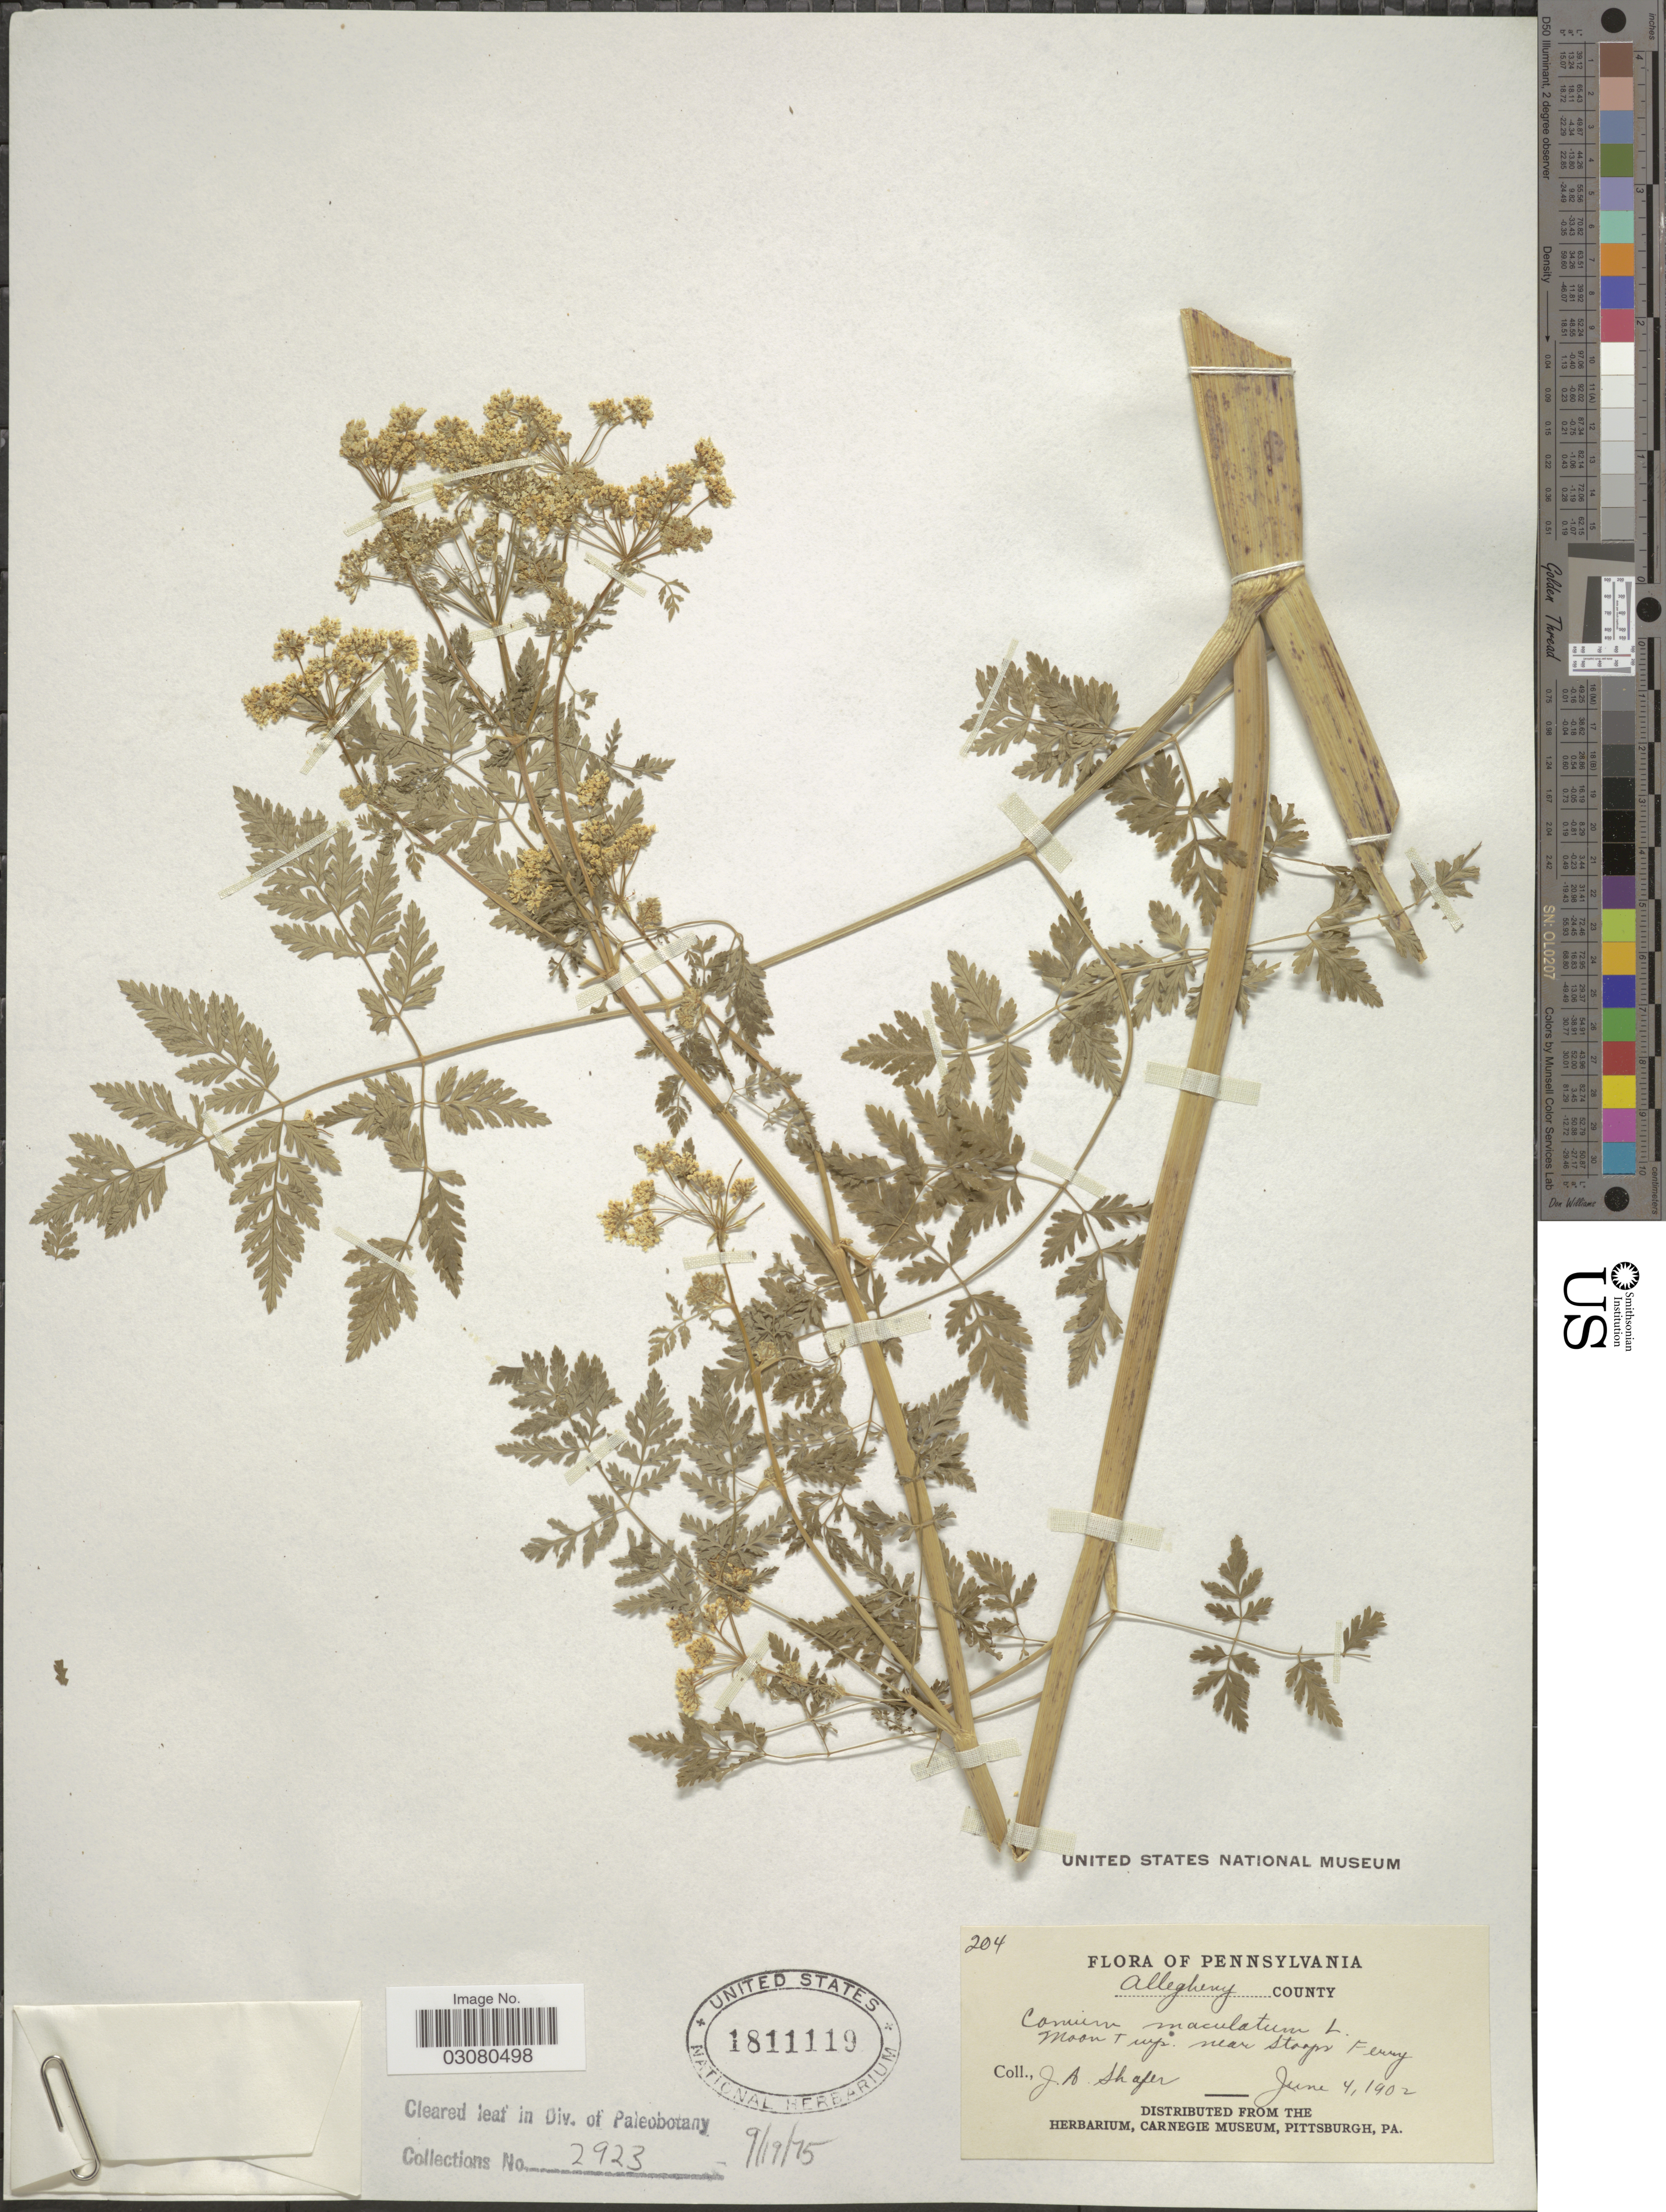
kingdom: Plantae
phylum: Tracheophyta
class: Magnoliopsida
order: Apiales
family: Apiaceae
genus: Conium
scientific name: Conium maculatum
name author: L.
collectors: J. A. Shafer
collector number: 204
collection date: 1902-06-04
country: United States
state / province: Pennsylvania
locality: Allegheny County. Moon Twp. near Stoops Ferry.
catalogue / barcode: US 1811119